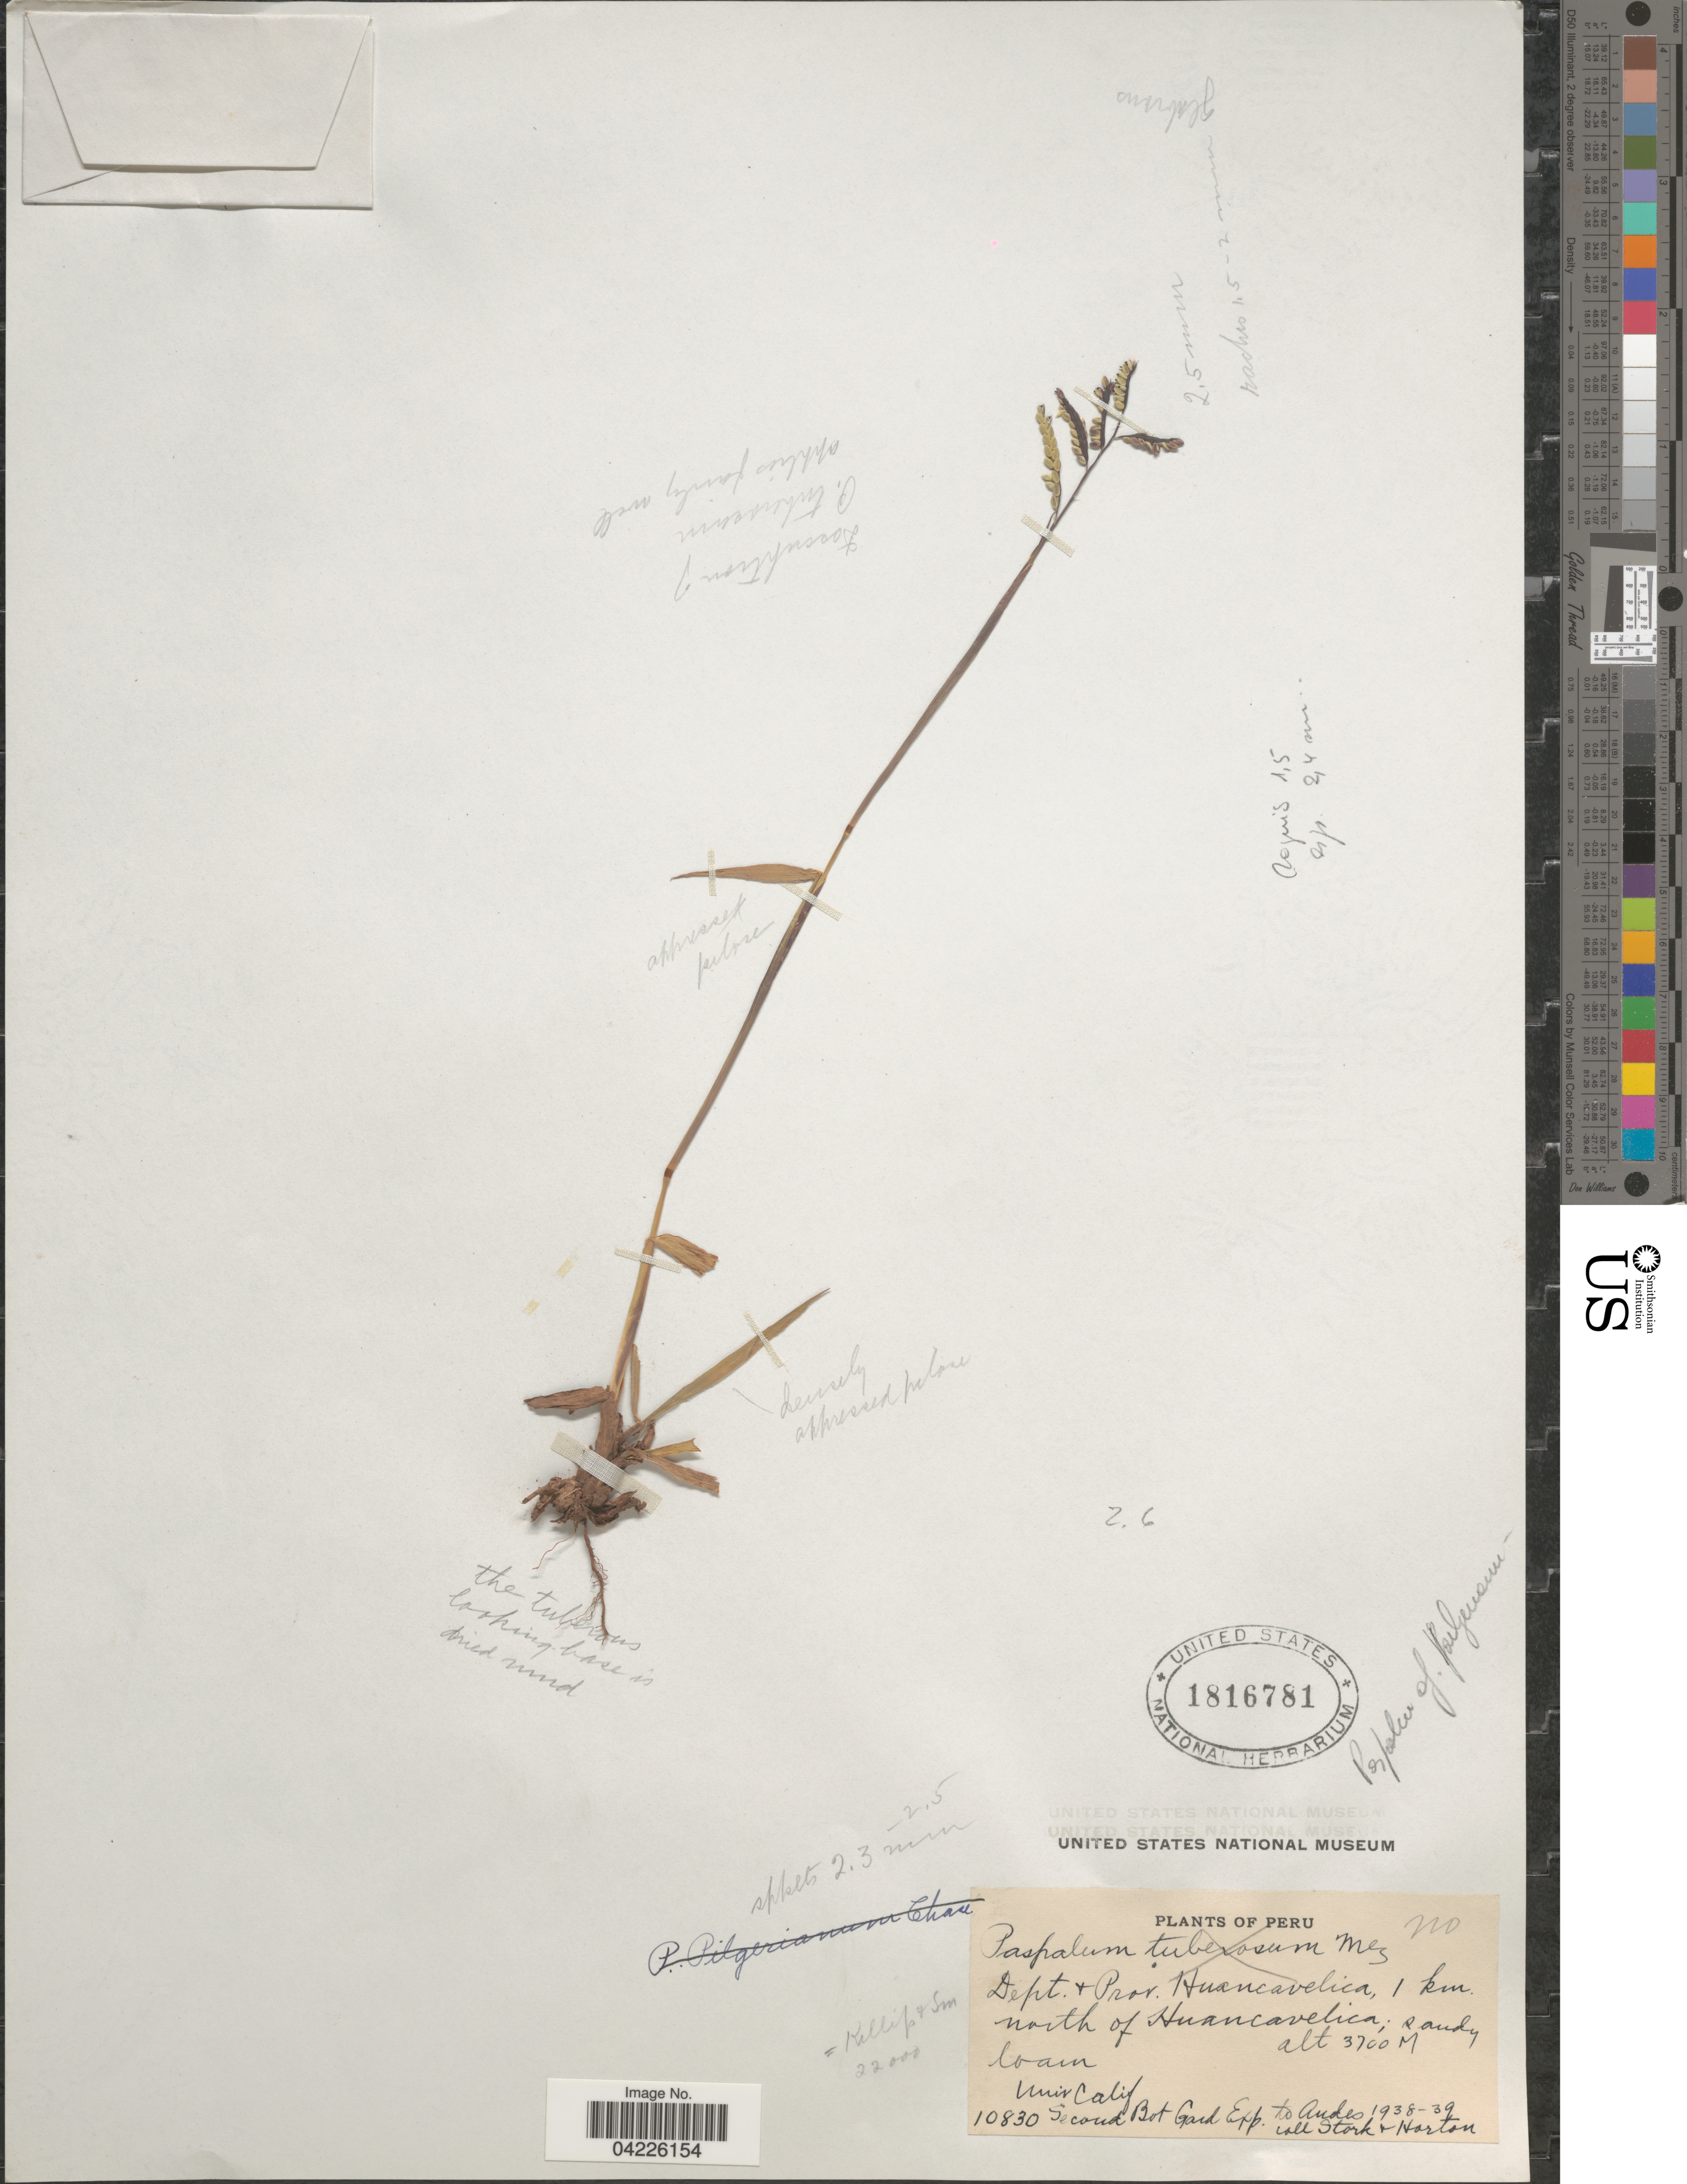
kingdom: Plantae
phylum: Tracheophyta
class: Liliopsida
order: Poales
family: Poaceae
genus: Paspalum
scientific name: Paspalum tuberosum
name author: Mez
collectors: Stork & Horton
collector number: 10830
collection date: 1938/1939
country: Peru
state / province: Huancavelica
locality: Dept. & Prov. Huancavelica. Second Bot Gard Exp. to Andes 1938-39.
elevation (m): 3700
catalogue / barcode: US 1816781